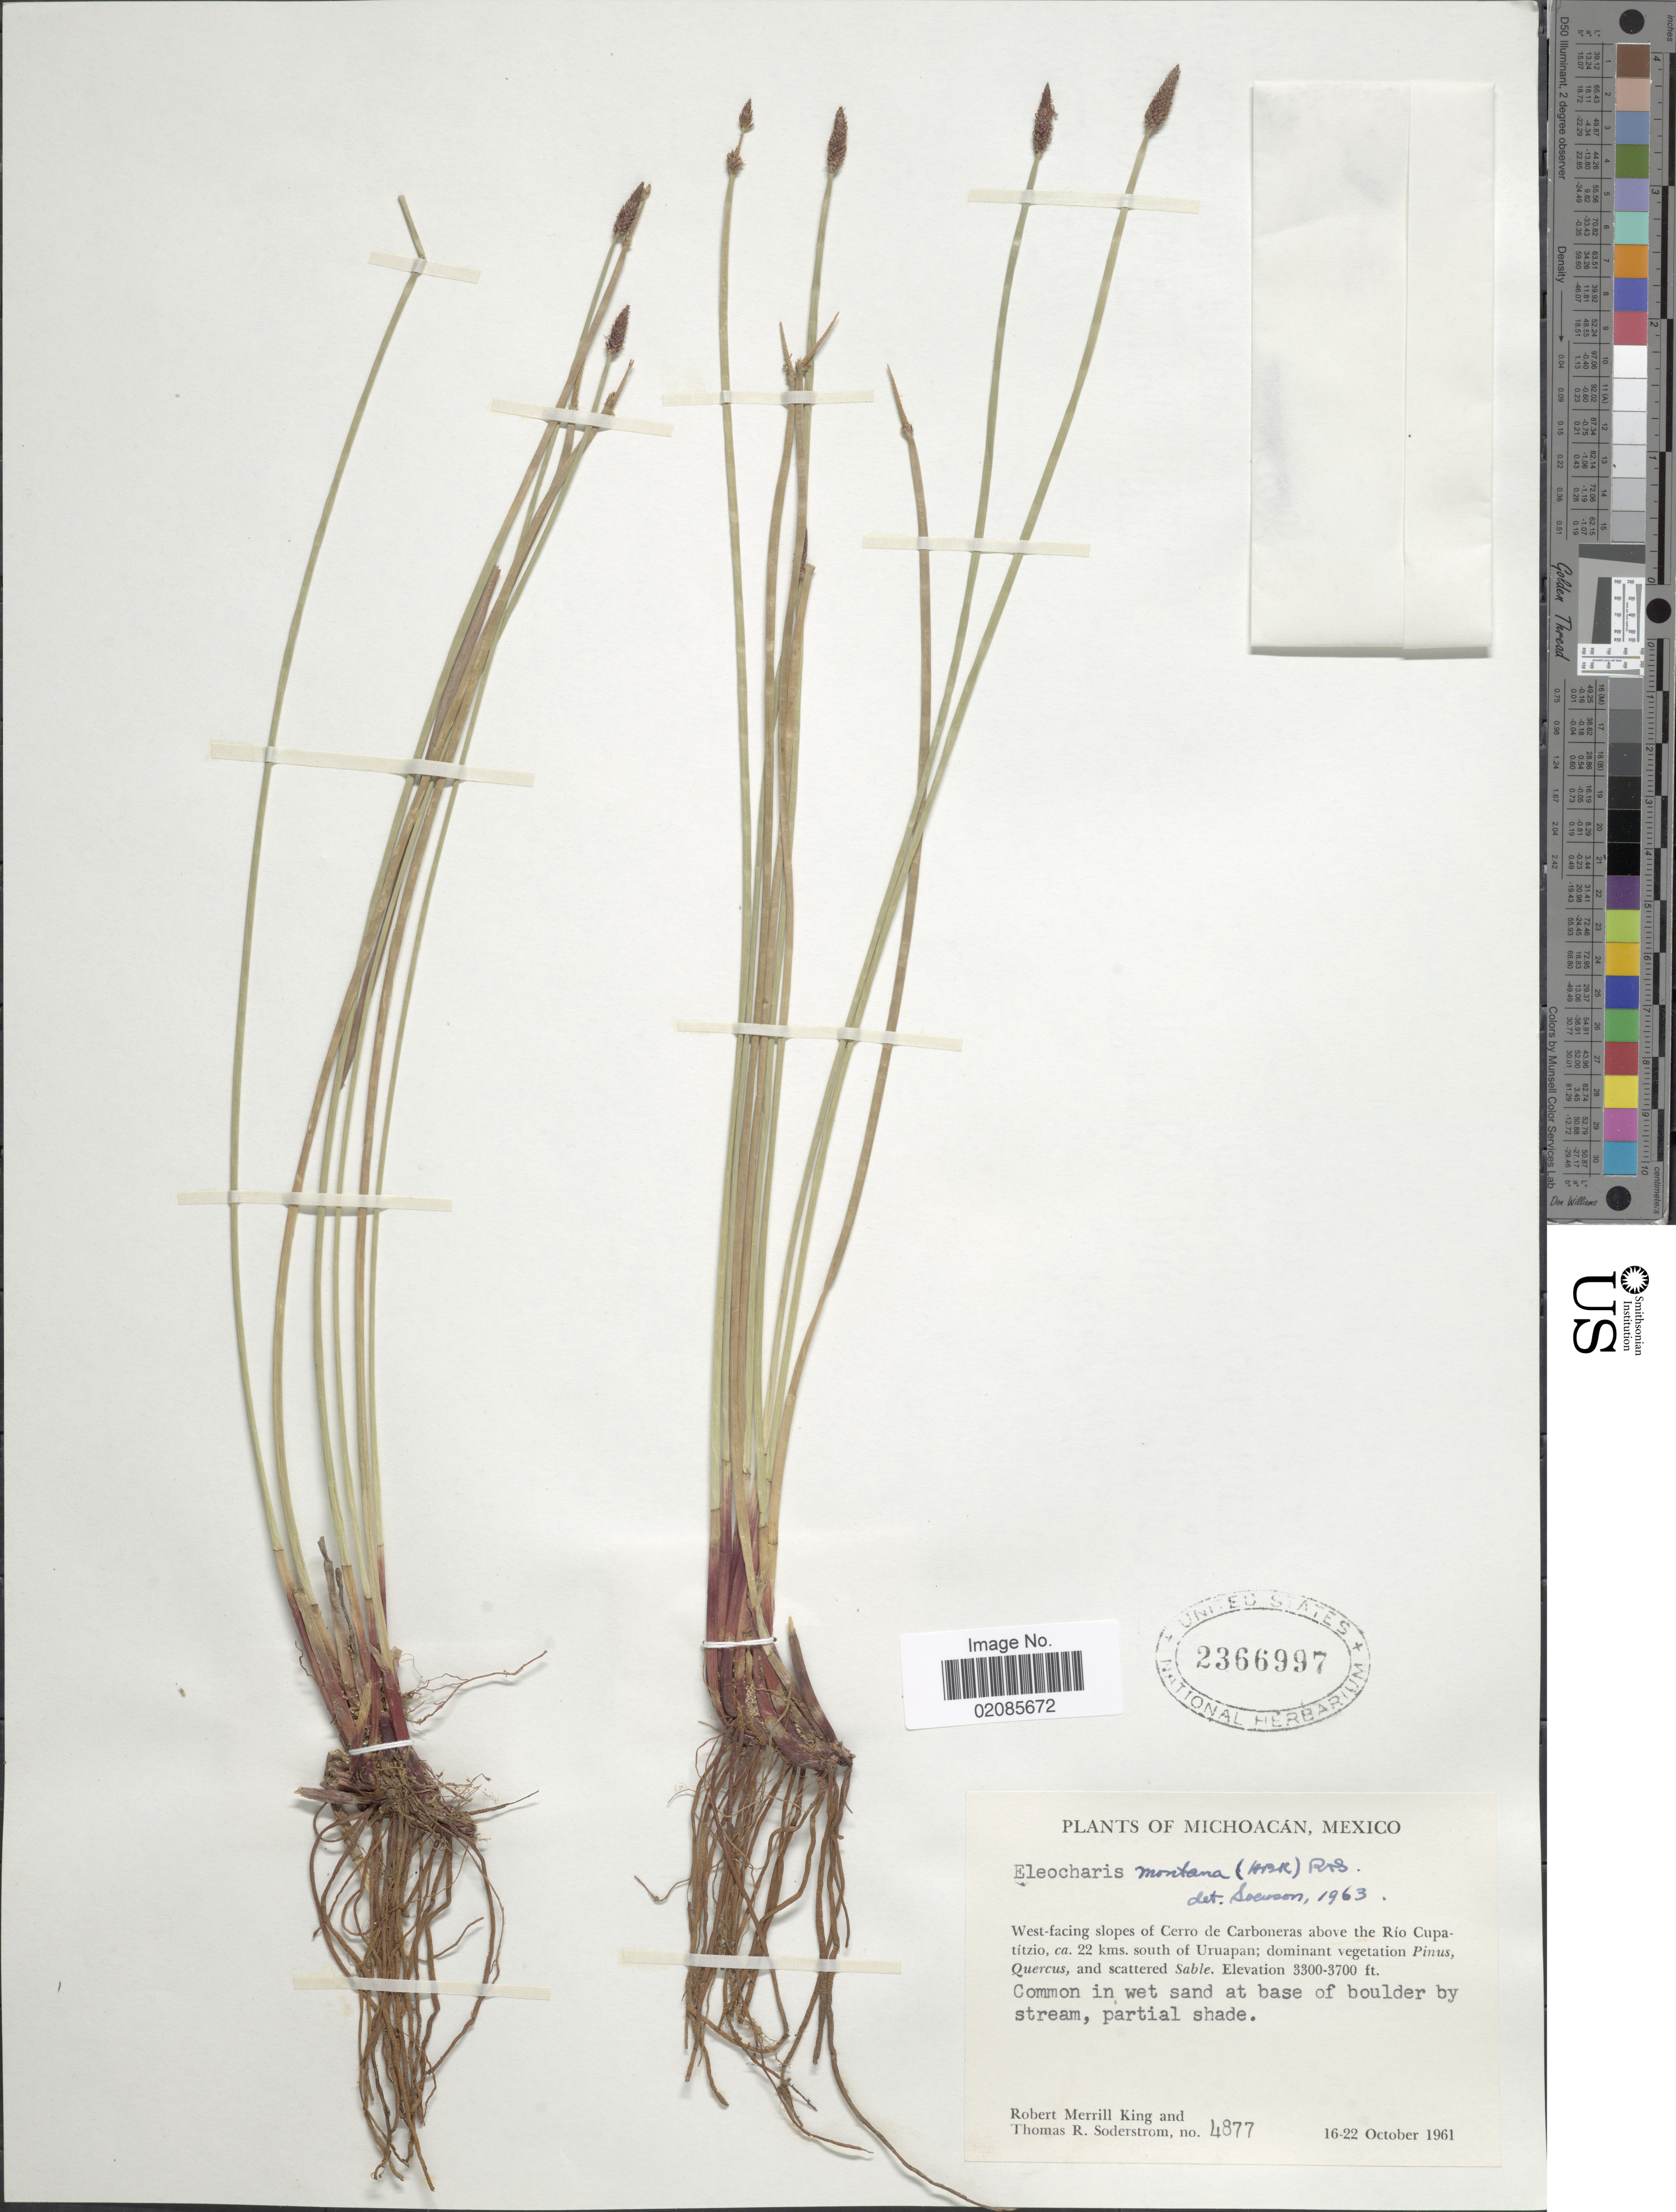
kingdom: Plantae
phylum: Tracheophyta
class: Liliopsida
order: Poales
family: Cyperaceae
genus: Eleocharis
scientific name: Eleocharis montana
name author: (Kunth) Roem. & Schult.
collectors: R. M. King & T. R. Soderstrom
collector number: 4877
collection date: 1961-10-16/1961-10-22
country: Mexico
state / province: Michoacán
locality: West-facing slopes of Cerro de Carboneras above the Rio Cupatitzio, ca. 22 kms. south of Uruapan, common in wet sand at base of boulder by stream.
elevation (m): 1006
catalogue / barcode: US 2366997